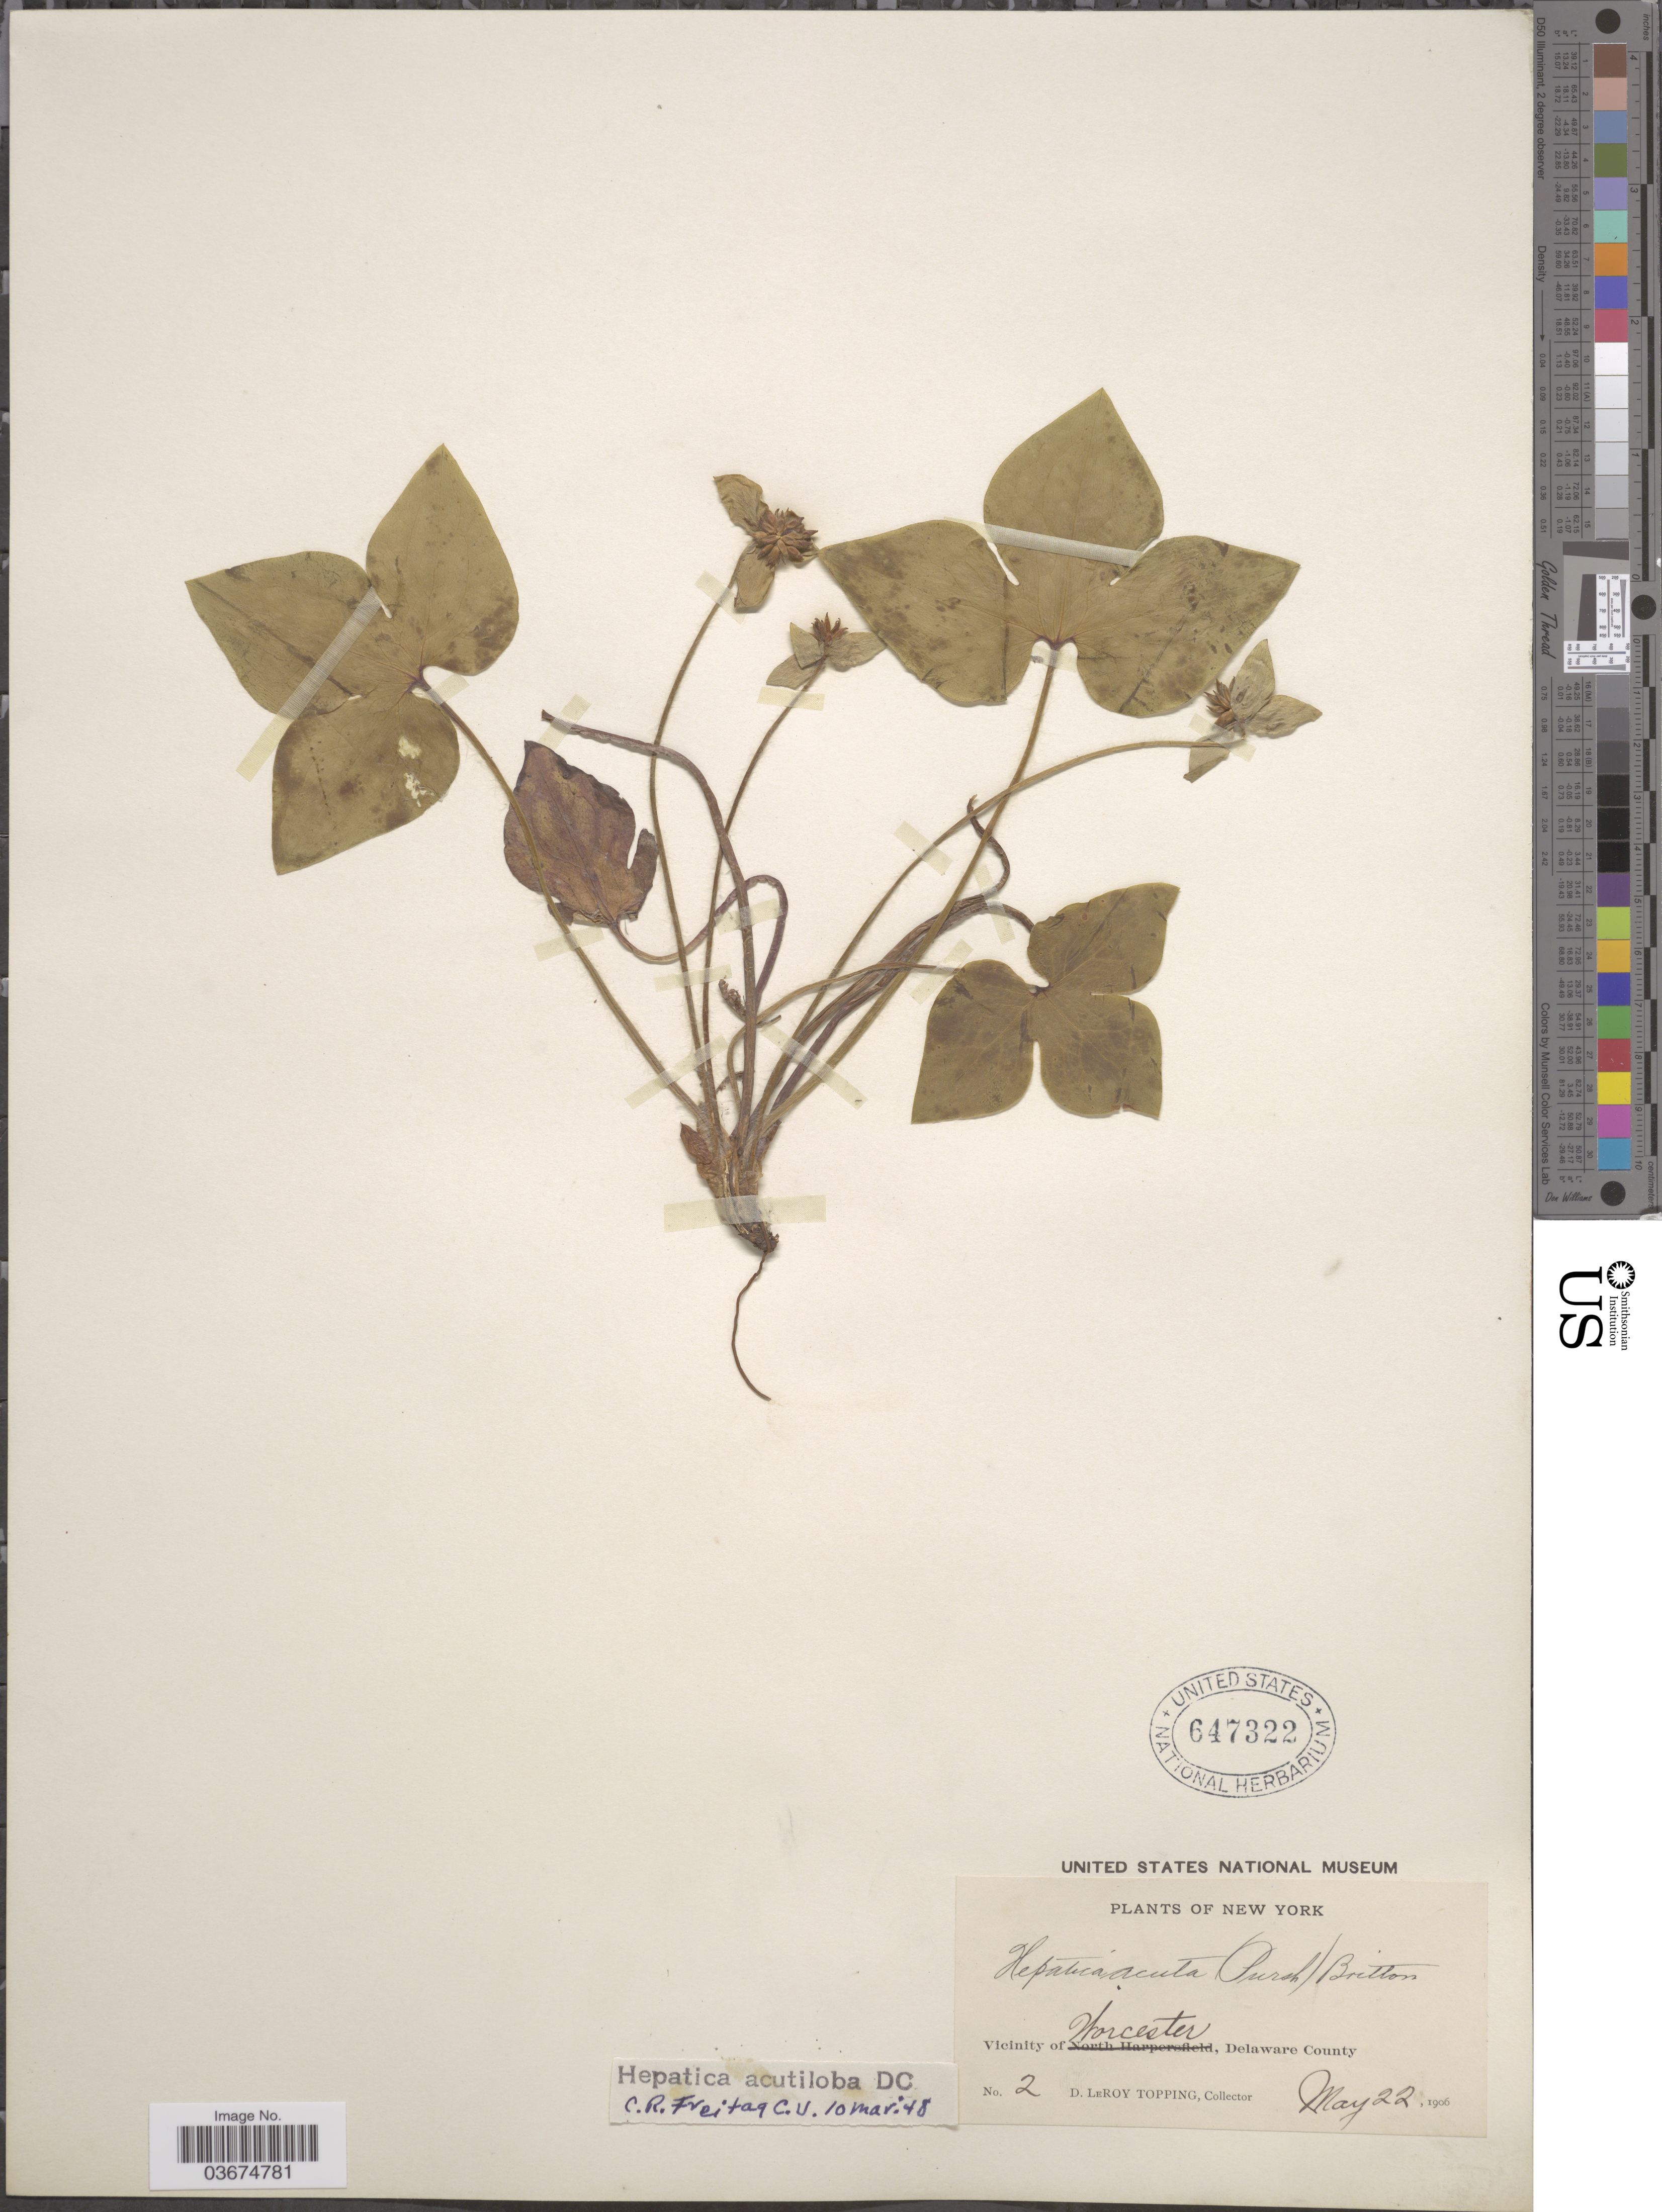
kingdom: Plantae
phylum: Tracheophyta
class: Magnoliopsida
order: Ranunculales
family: Ranunculaceae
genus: Hepatica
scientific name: Hepatica acutiloba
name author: DC.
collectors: D. L. Topping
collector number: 2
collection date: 1906-05-22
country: United States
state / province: New York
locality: Vicinity of Worcester, Delaware County.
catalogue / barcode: US 647322